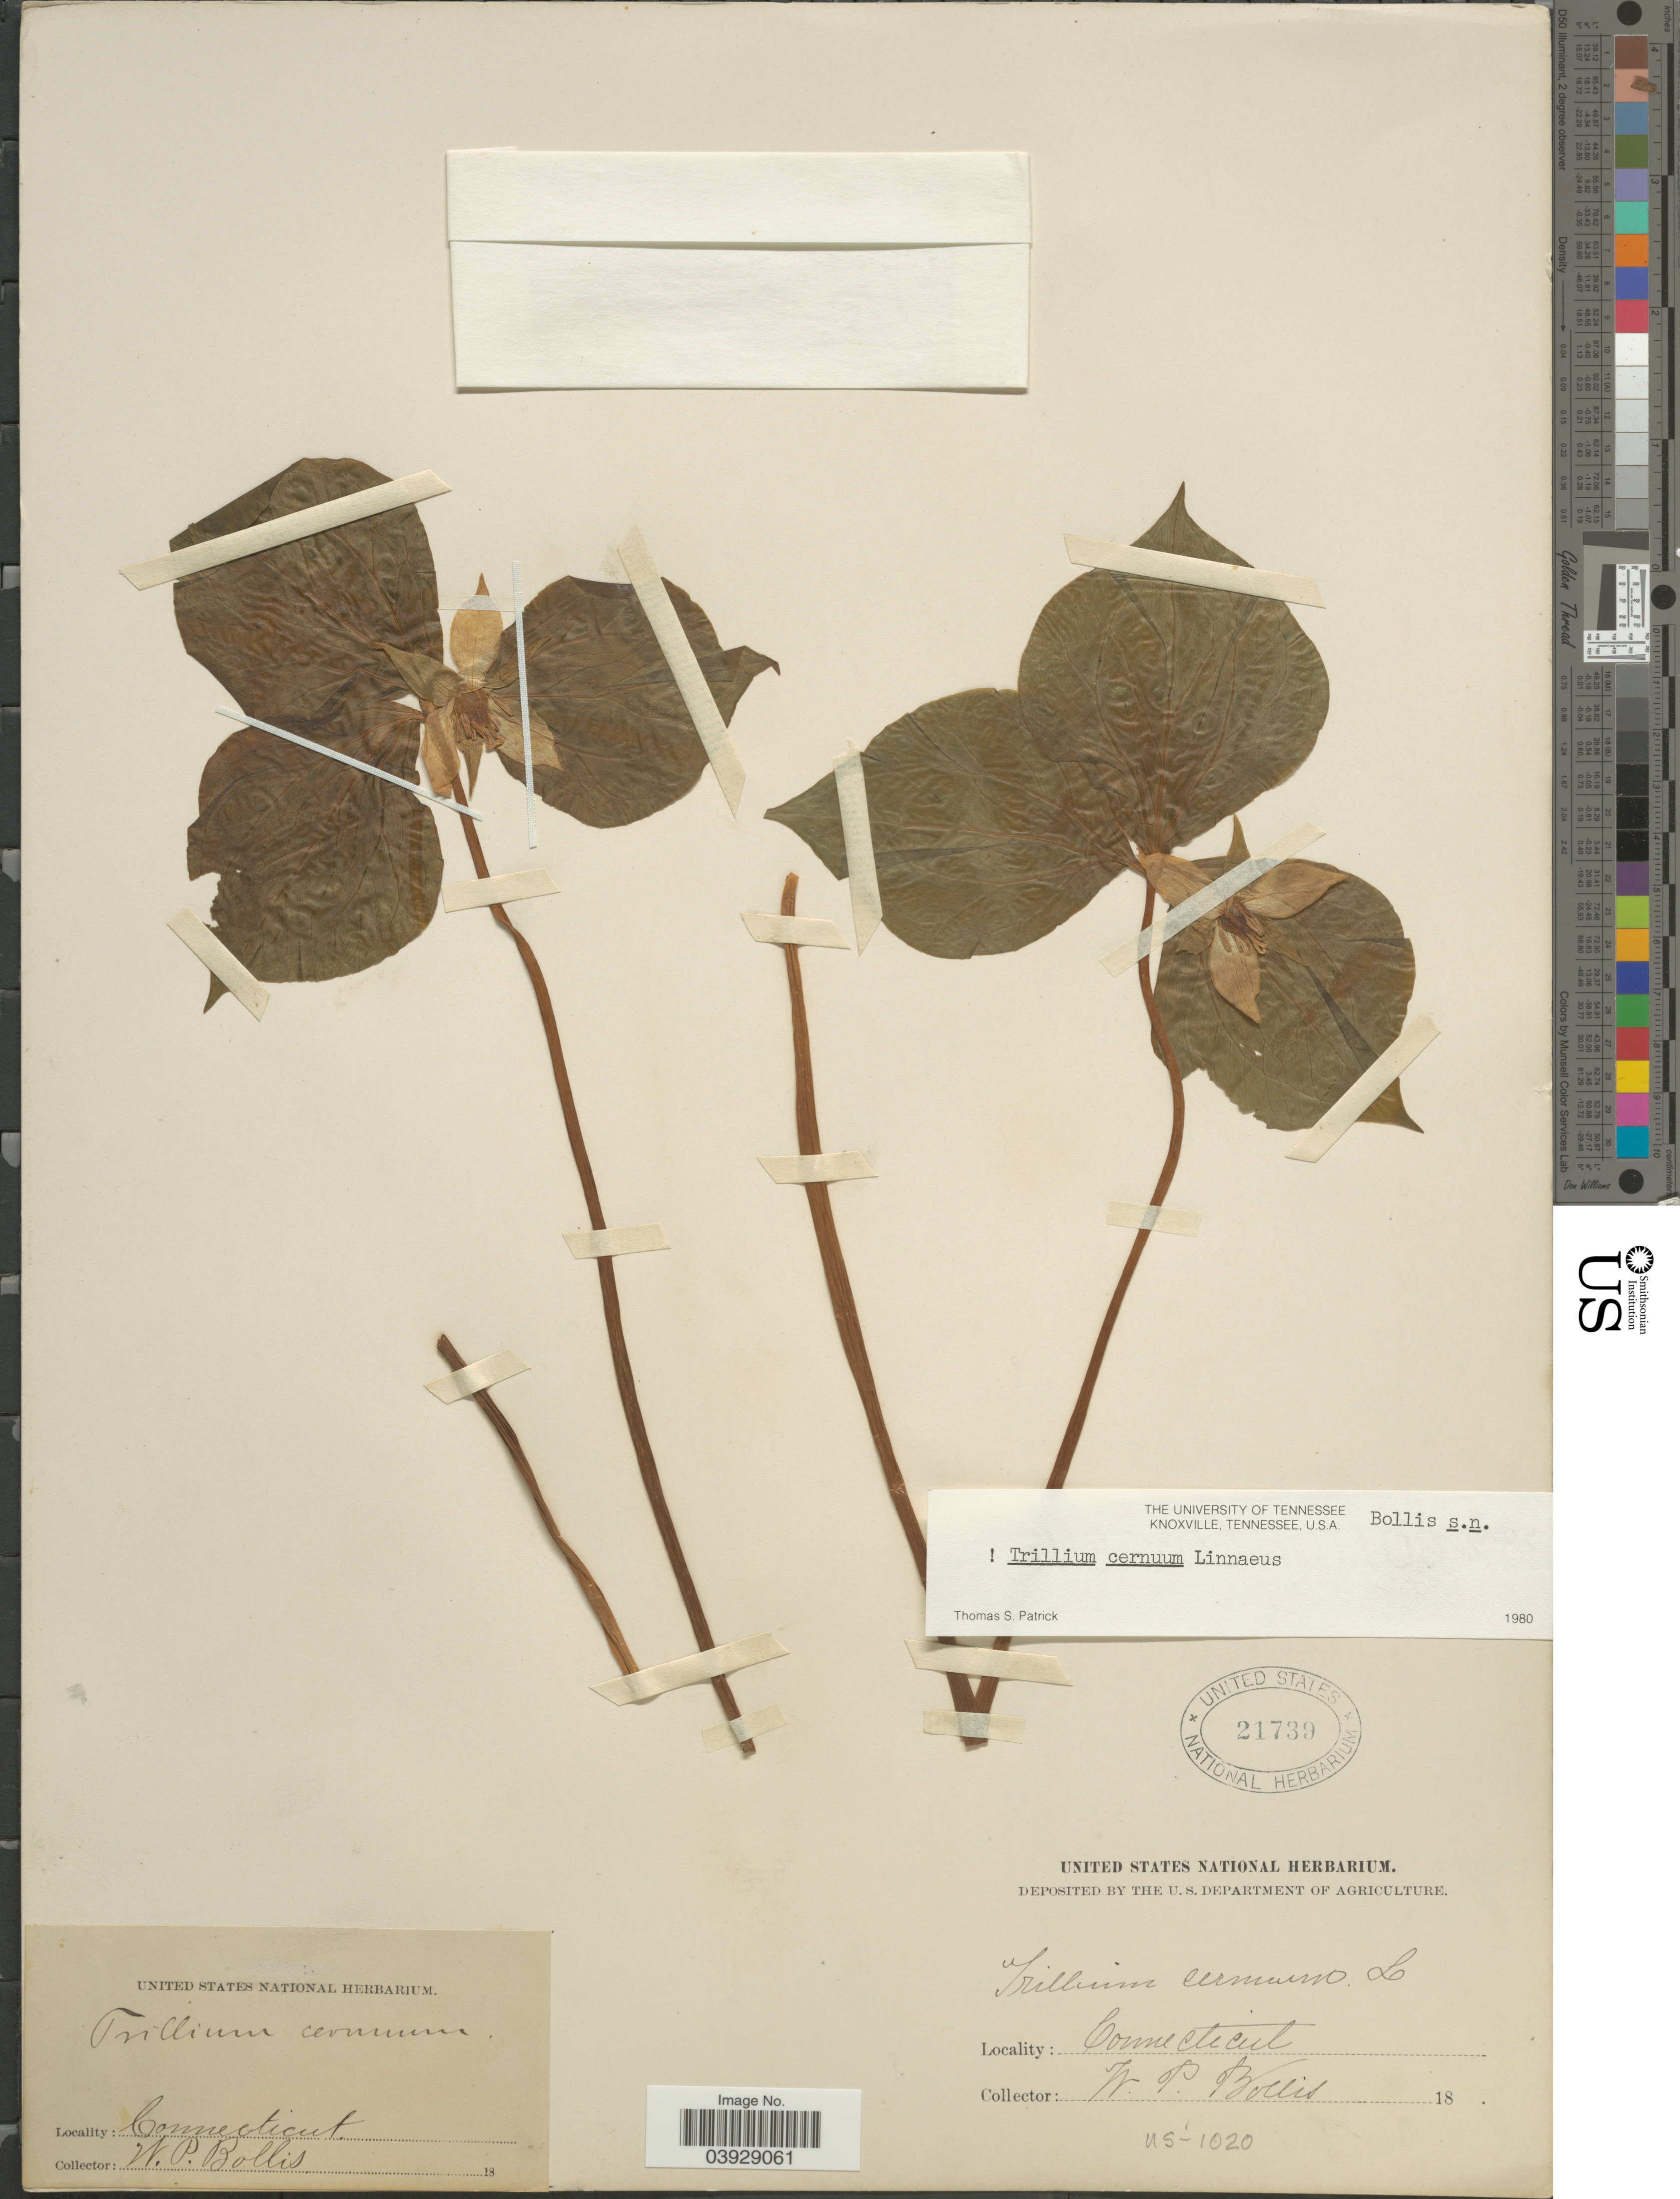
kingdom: Plantae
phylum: Tracheophyta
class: Liliopsida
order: Liliales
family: Melanthiaceae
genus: Trillium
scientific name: Trillium cernuum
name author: L.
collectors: W. P. Bollis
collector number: US-1020?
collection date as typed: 18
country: United States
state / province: Connecticut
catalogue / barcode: US 21739